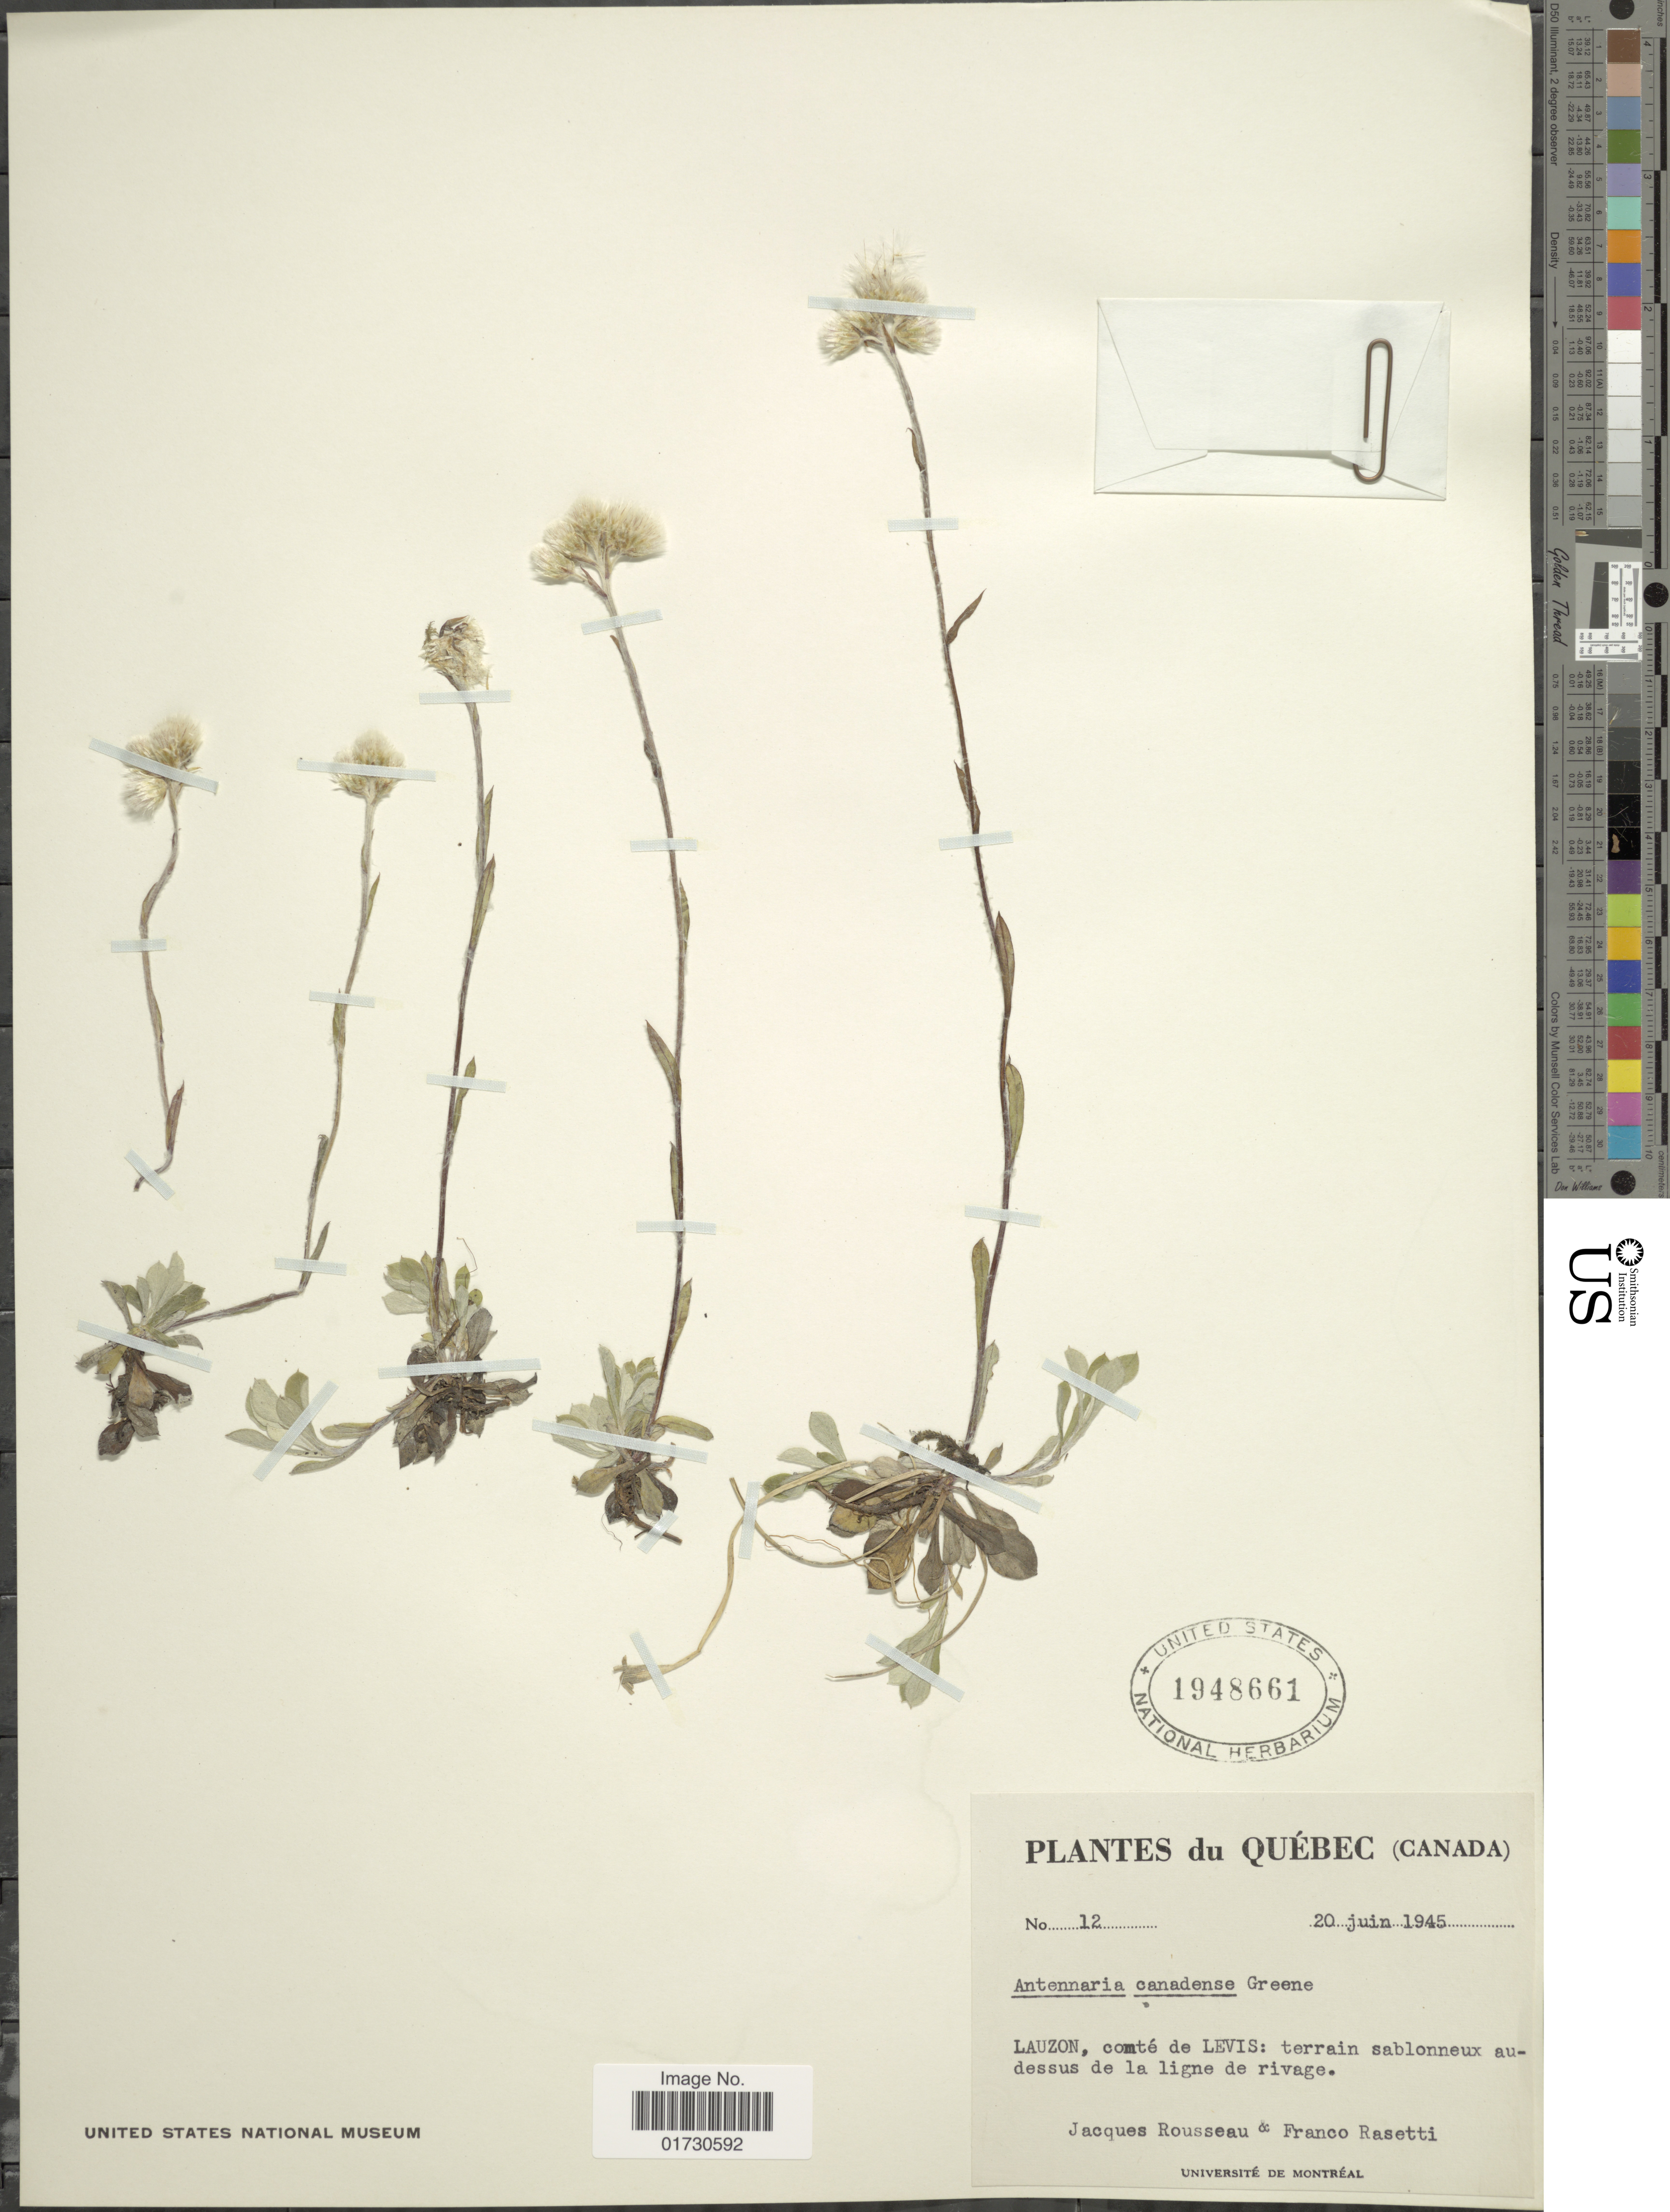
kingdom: Plantae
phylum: Tracheophyta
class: Magnoliopsida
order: Asterales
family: Asteraceae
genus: Antennaria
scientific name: Antennaria canadensis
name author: Greene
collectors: J. Rousseau & F. Rasetti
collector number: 12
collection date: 1945-06-20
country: Canada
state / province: Quebec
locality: Lauzon, comte de Levis: terrain sablonneux audessus de la ligne de rivage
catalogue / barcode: US 1948661